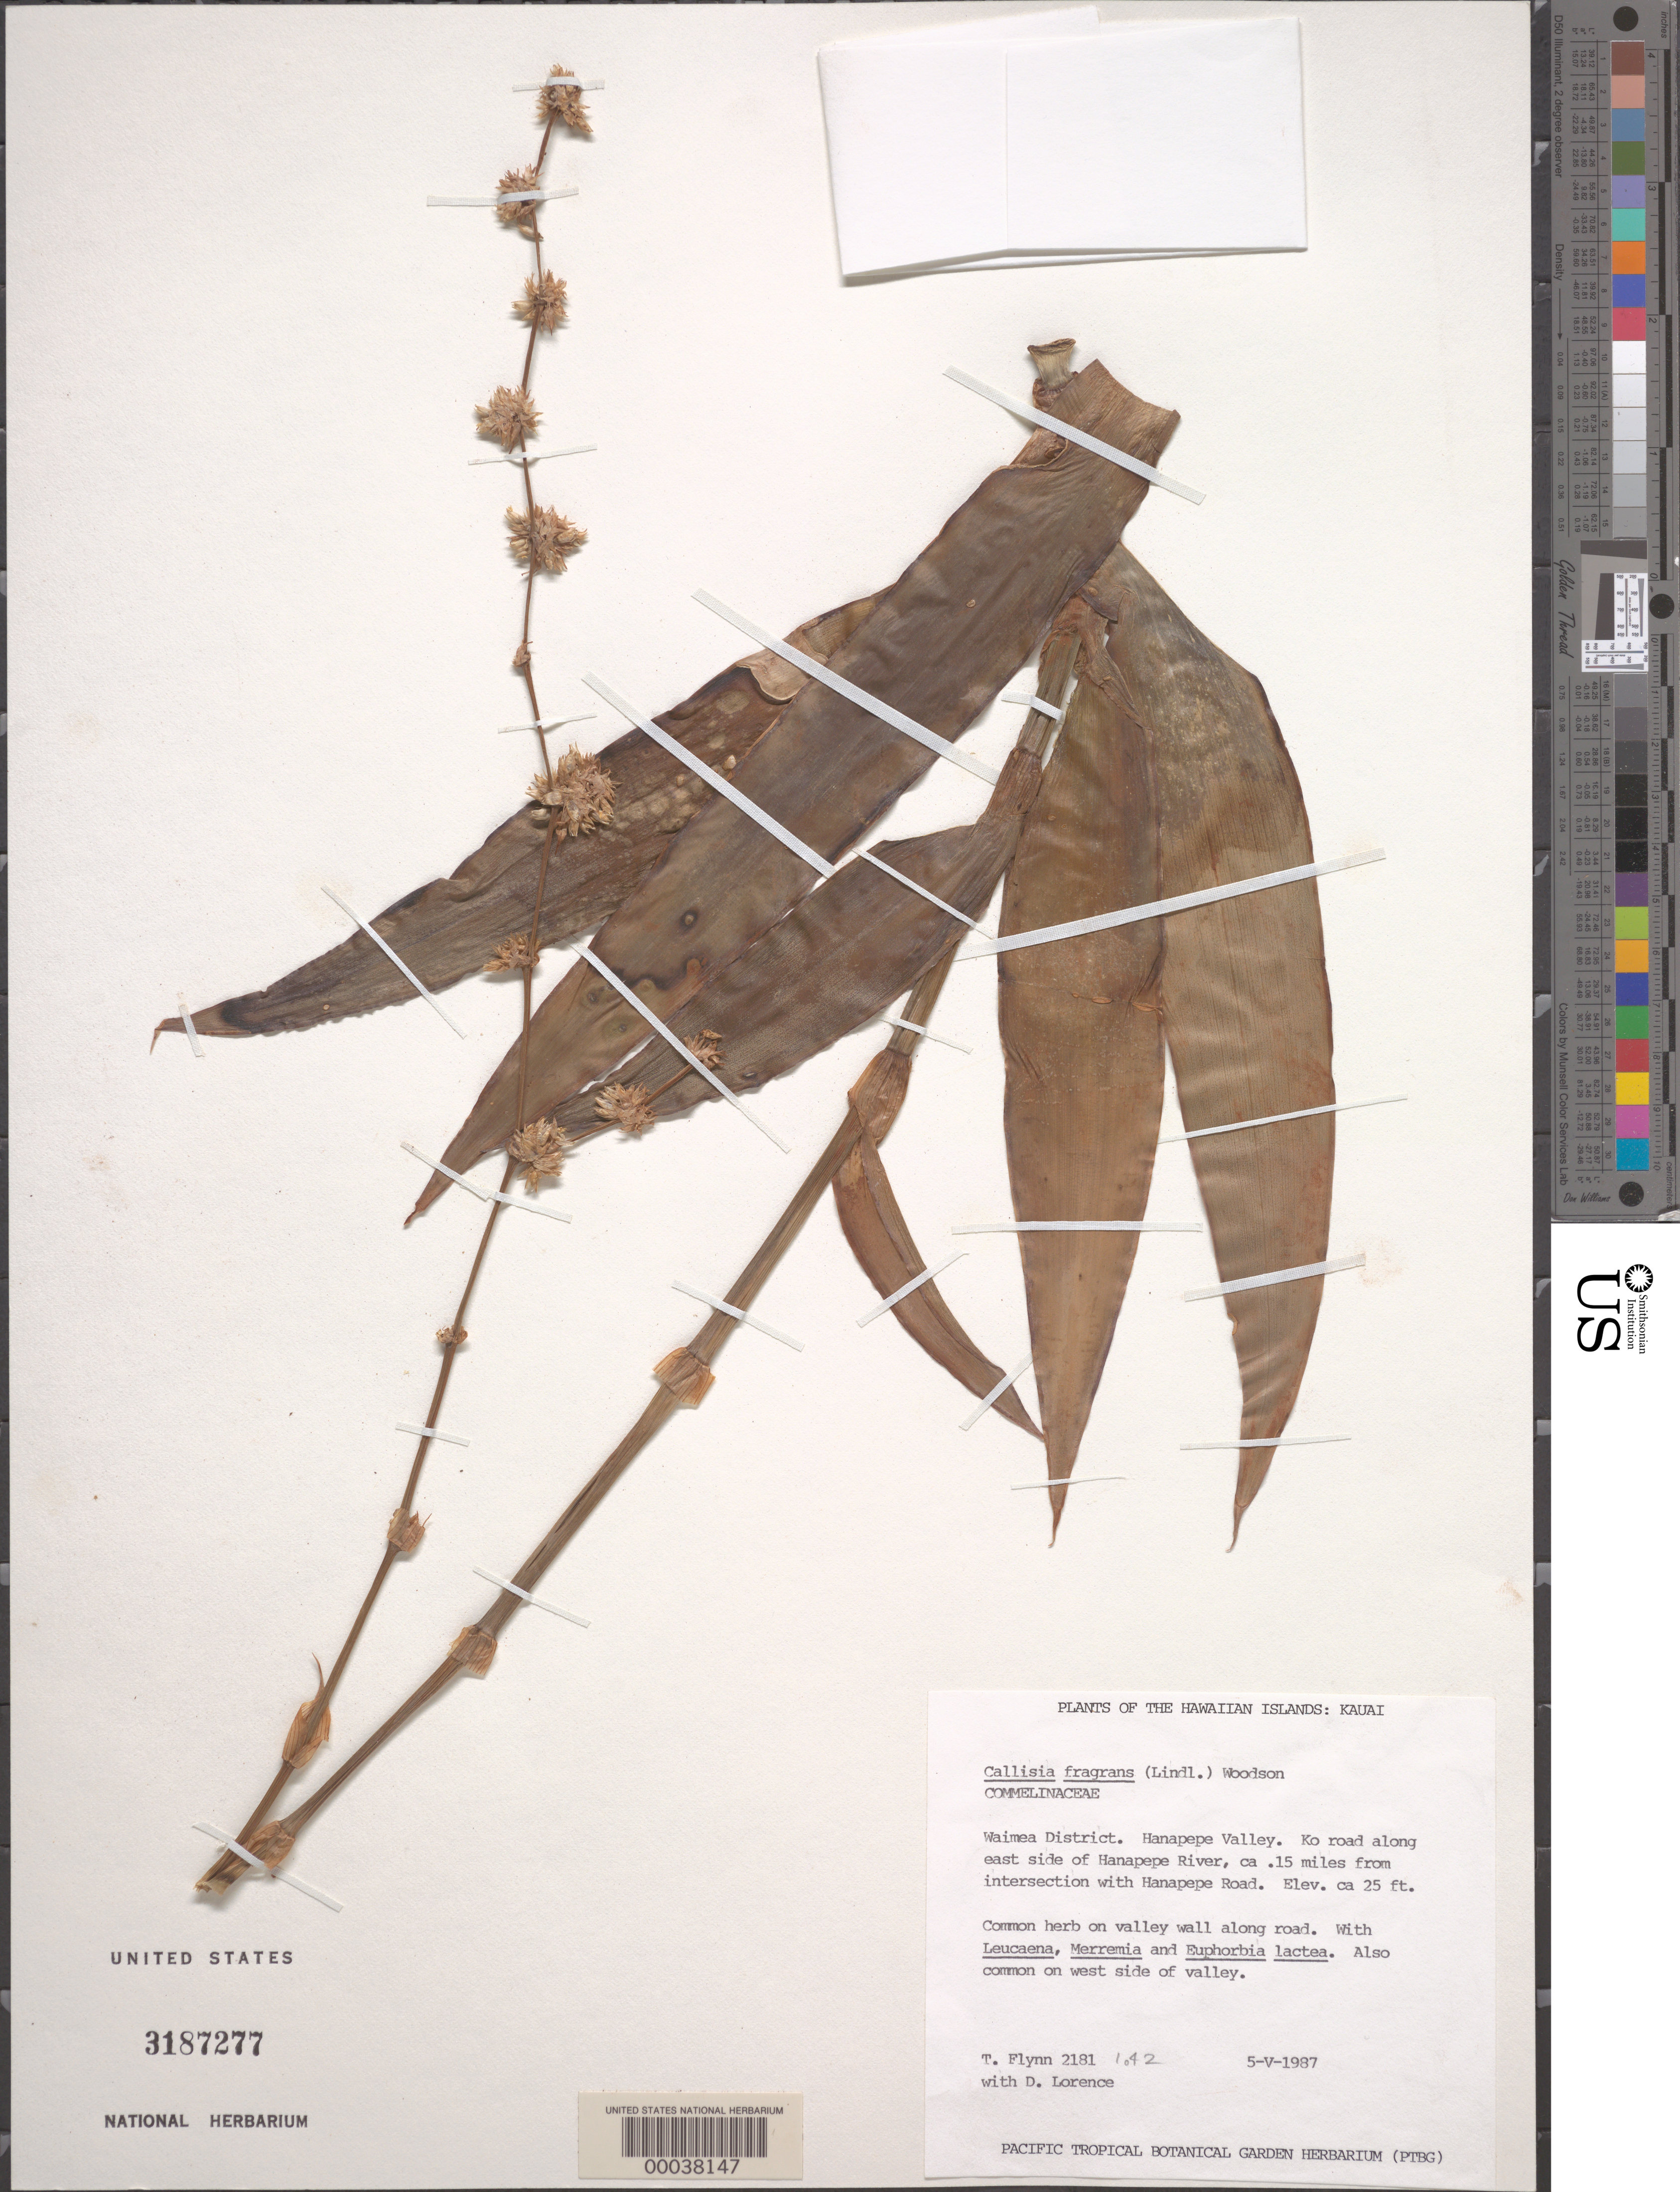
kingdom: Plantae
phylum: Tracheophyta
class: Liliopsida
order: Commelinales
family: Commelinaceae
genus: Callisia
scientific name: Callisia fragrans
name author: (Lindl.) Woodson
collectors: T. W. Flynn & D. Lorence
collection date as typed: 05 May 1987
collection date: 1987-05-05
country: United States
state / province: Hawaii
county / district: Kauai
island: Kaua'i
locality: Waimea dist, Hanapepe Valley, Ko road alnog E side of Hanapepe river, .15 mi intersection with Hanapepe road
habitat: On valley wall along road, common on w side of valley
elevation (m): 8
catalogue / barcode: US 3187277